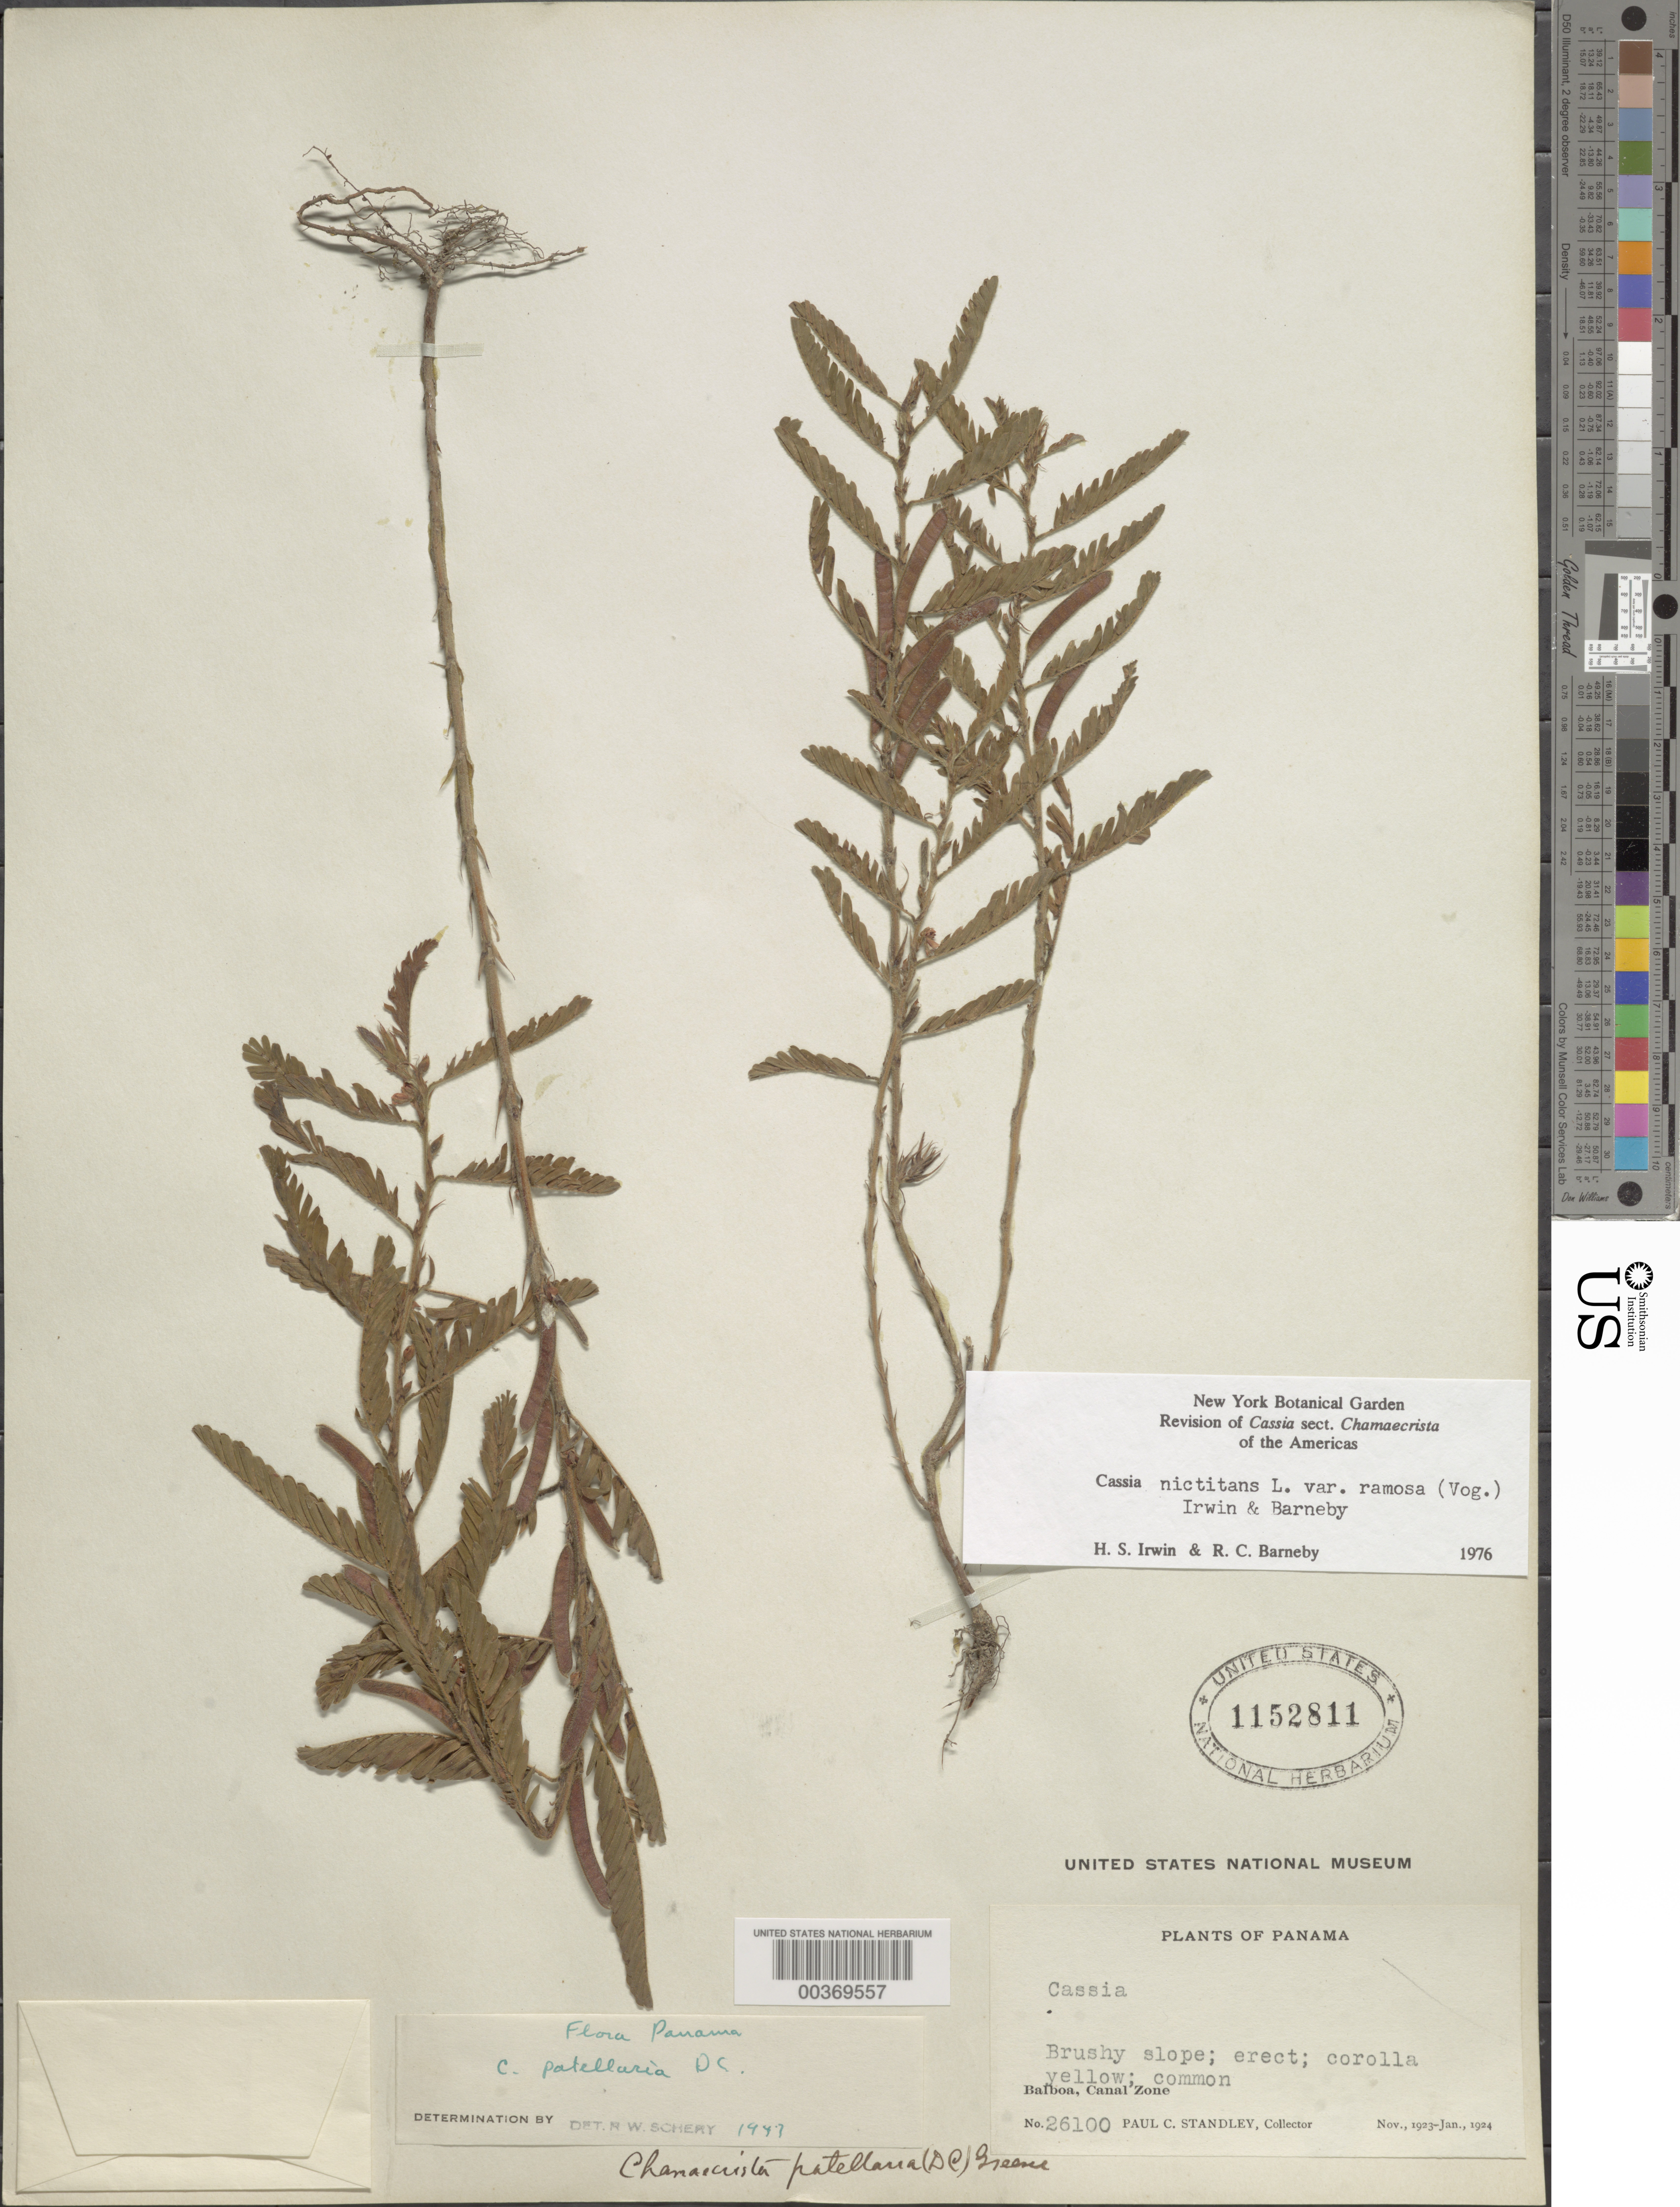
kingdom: Plantae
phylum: Tracheophyta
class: Magnoliopsida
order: Fabales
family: Fabaceae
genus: Chamaecrista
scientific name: Chamaecrista nictitans var. ramosa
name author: (Vogel) H.S. Irwin & Barneby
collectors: P. C. Standley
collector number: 26100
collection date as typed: Nov 1923 to -- Jan 1924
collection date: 1923-11/1924-01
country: Panama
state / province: Panamá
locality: Balboa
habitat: Brushy slope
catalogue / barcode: US 1152811